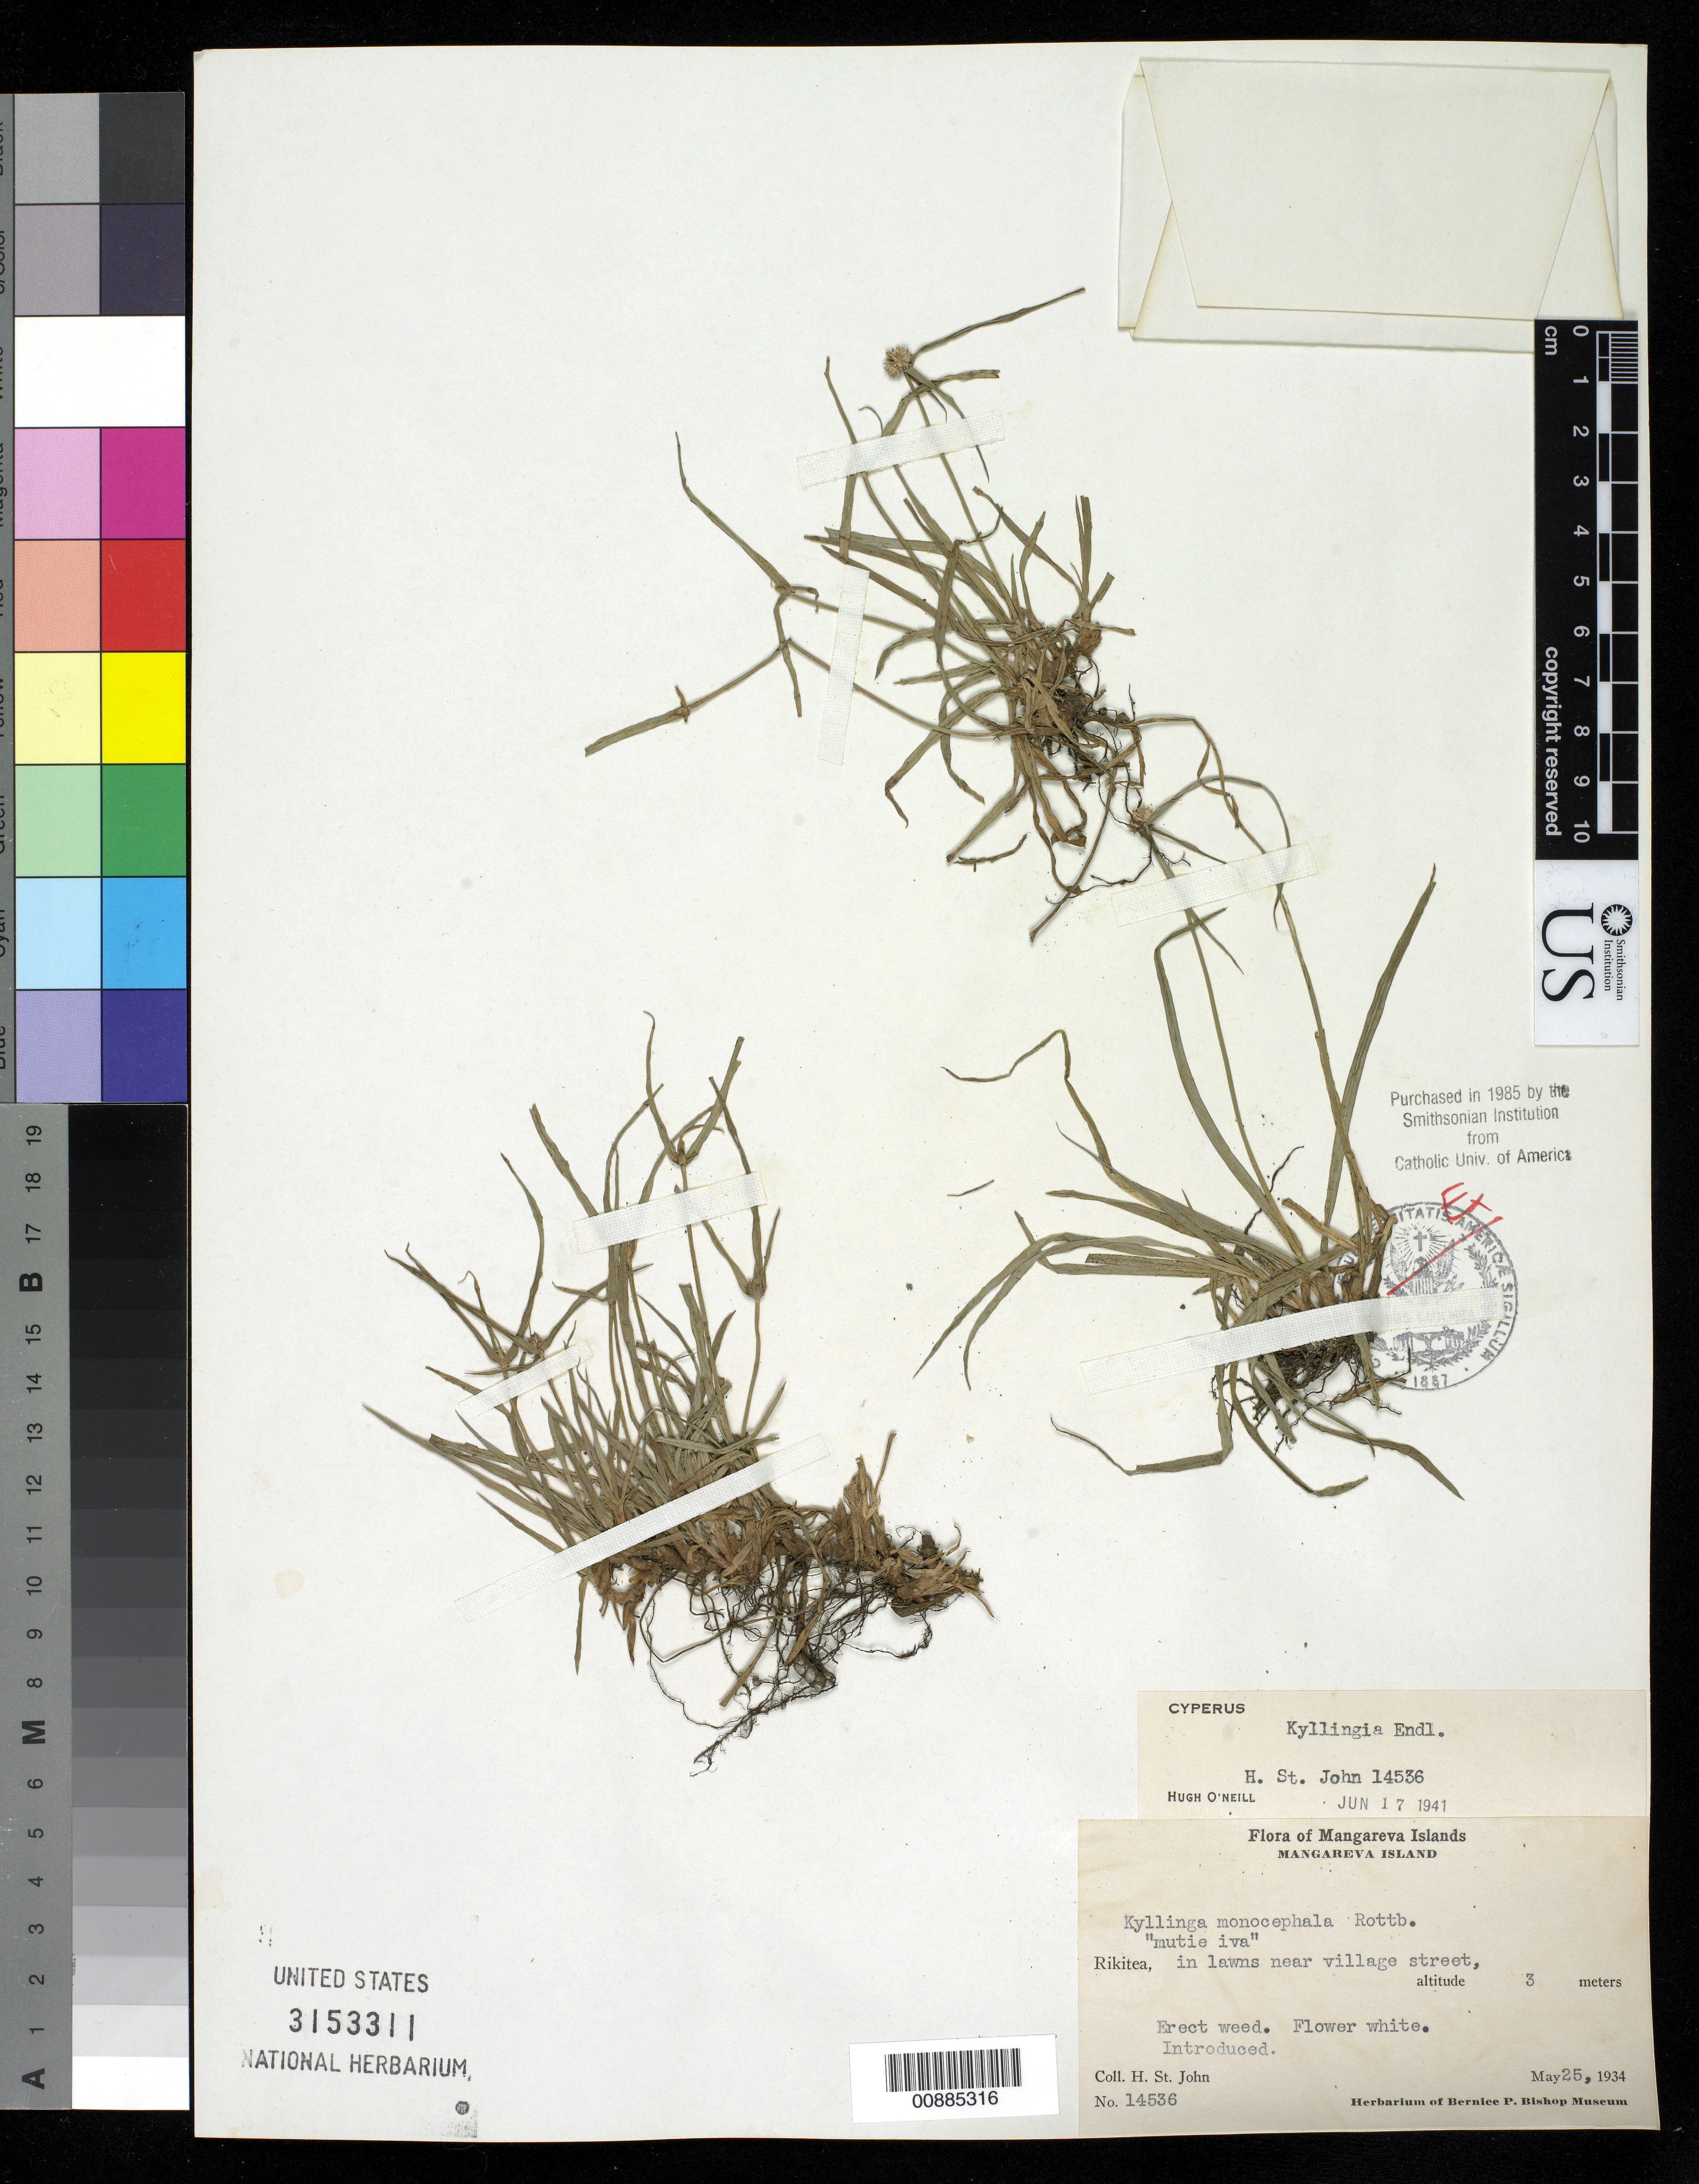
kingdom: Plantae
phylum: Tracheophyta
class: Liliopsida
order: Poales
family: Cyperaceae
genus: Cyperus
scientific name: Cyperus mindorensis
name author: (Steud.) Huygh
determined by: Strong, M. T., (US), Smithsonian Institution - National Museum of Natural History (UNITED STATES)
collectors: H. St. John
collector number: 14536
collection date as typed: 25 May 1934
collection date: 1934-05-25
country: French Polynesia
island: Mangareva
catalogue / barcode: US 3153311